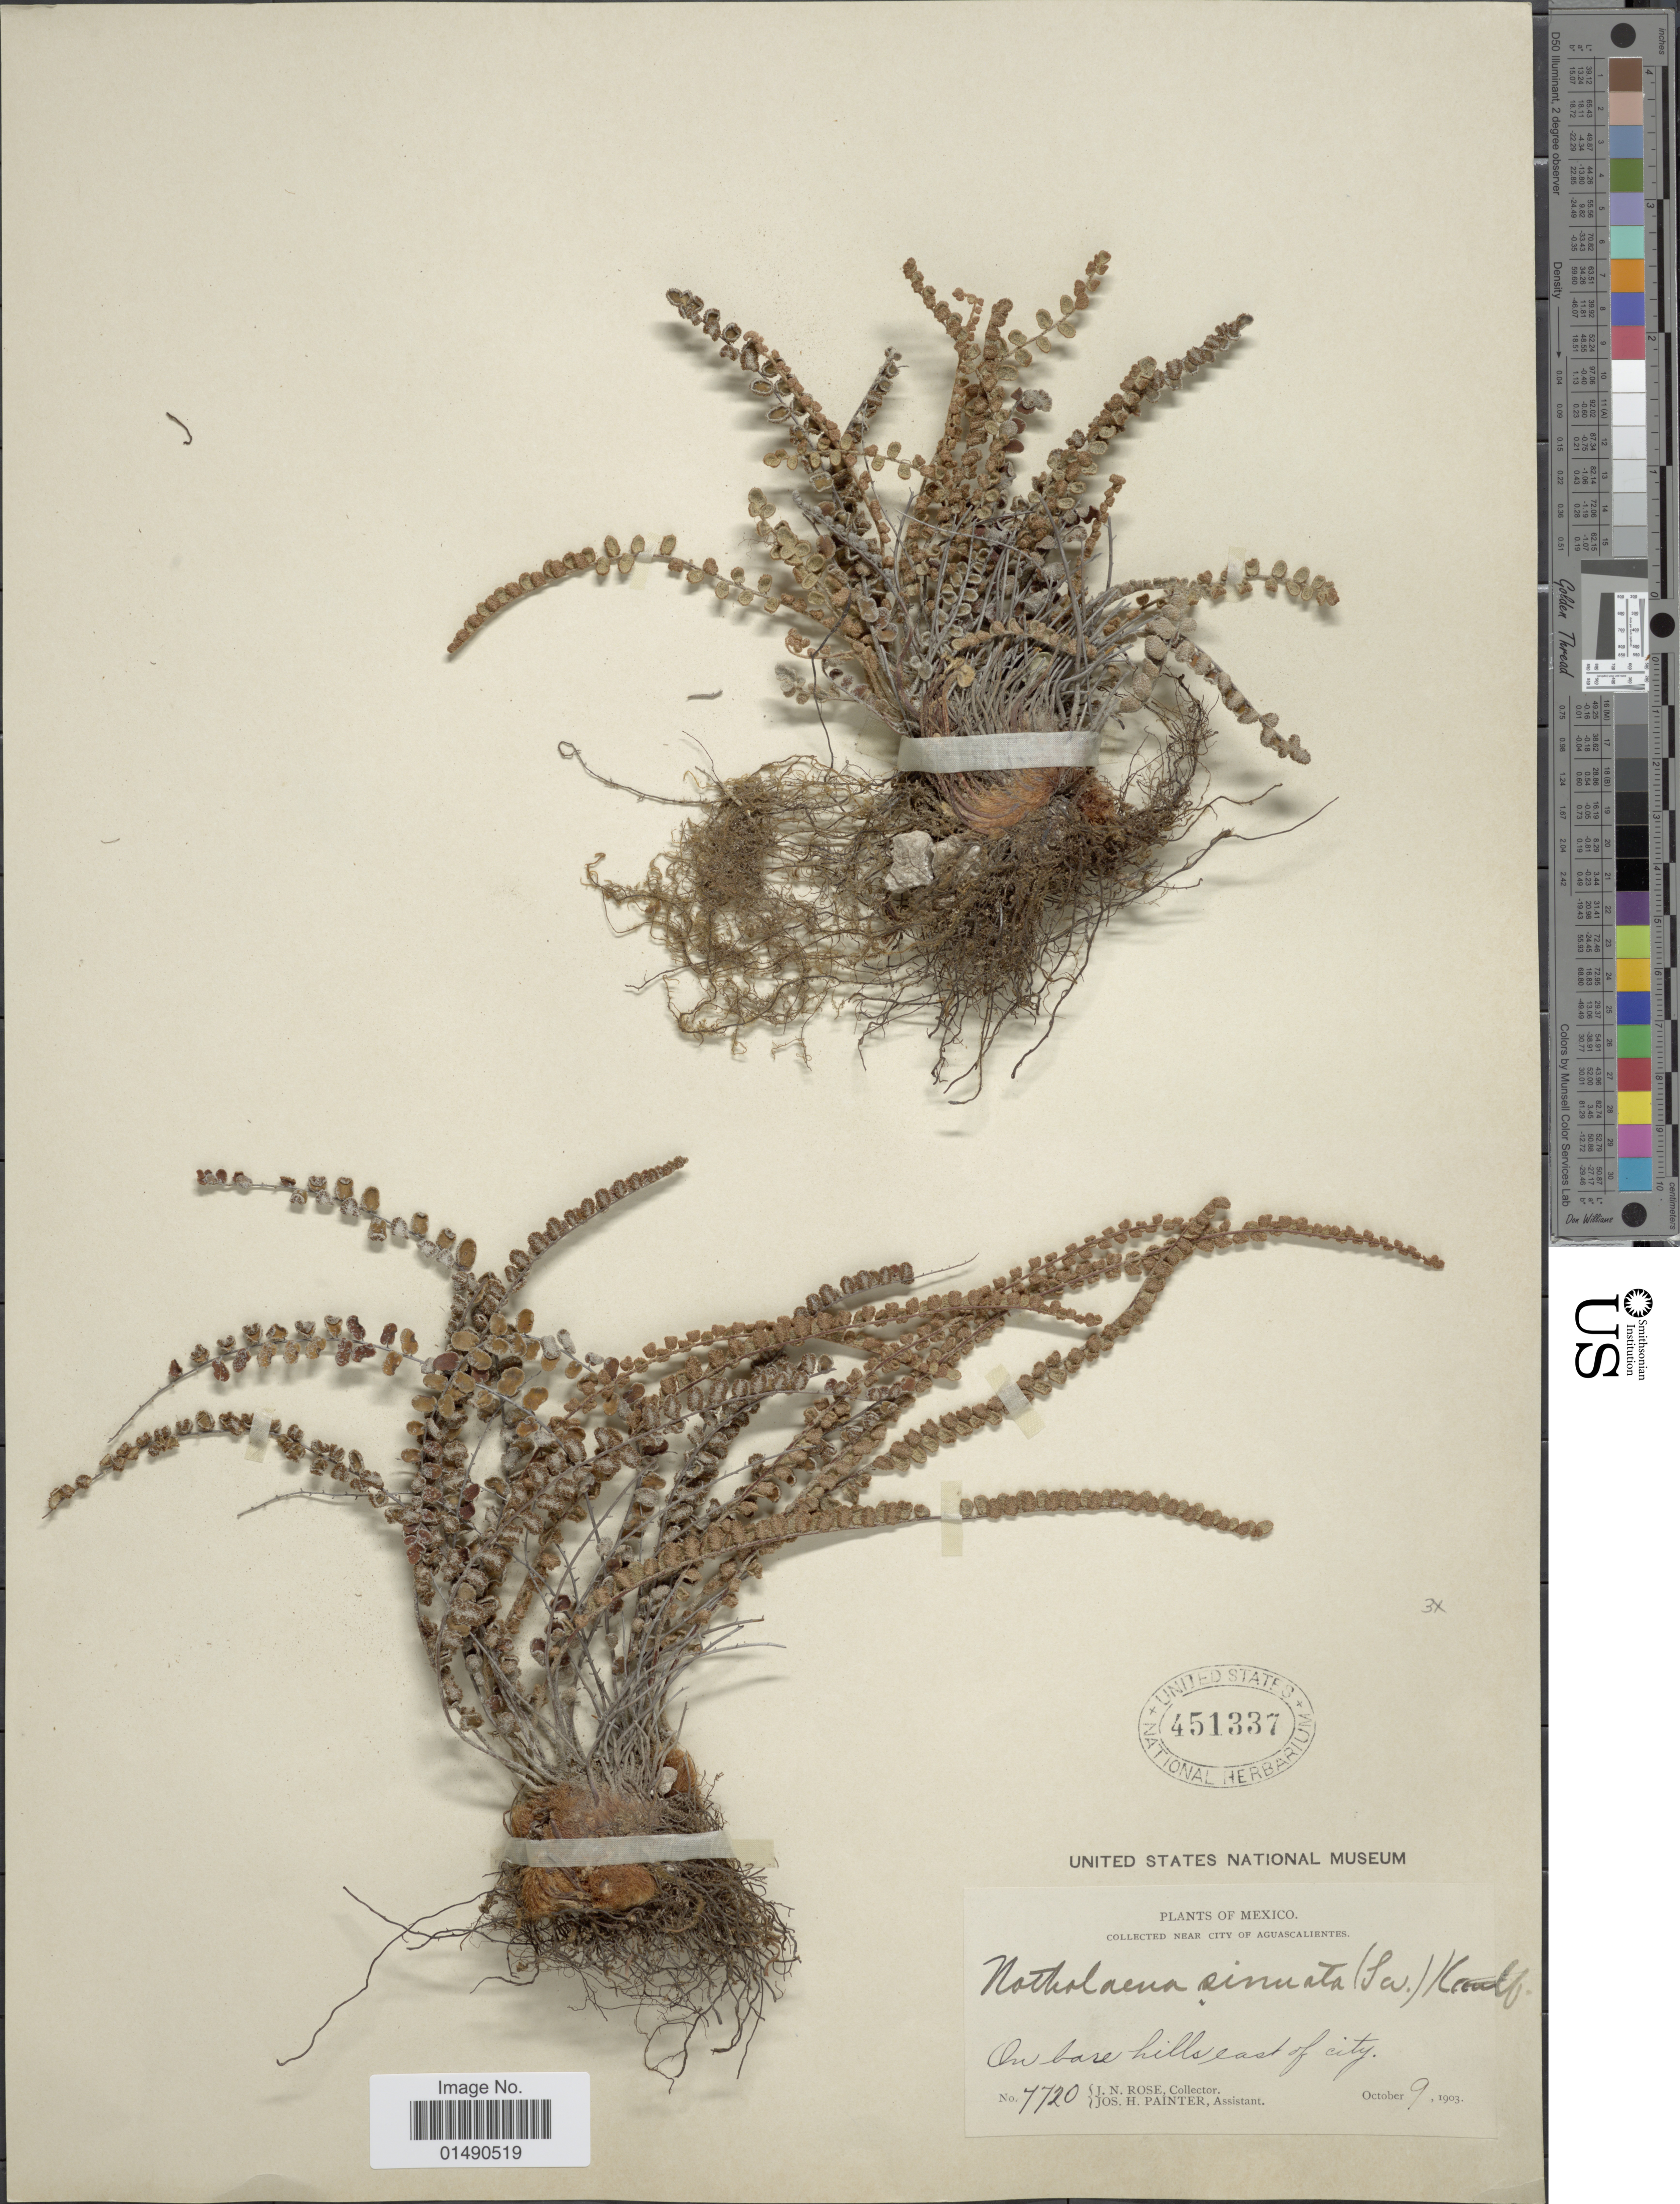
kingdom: Plantae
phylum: Tracheophyta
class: Polypodiopsida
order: Polypodiales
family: Pteridaceae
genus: Astrolepis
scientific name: Astrolepis cochisensis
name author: (C.O. Goodd.) D.M. Benham & Windham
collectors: J. N. Rose & J. H. Painter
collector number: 7720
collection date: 1903-10-09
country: Mexico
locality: Near city of Aguascalientes, on bare hills east of city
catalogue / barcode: US 451337